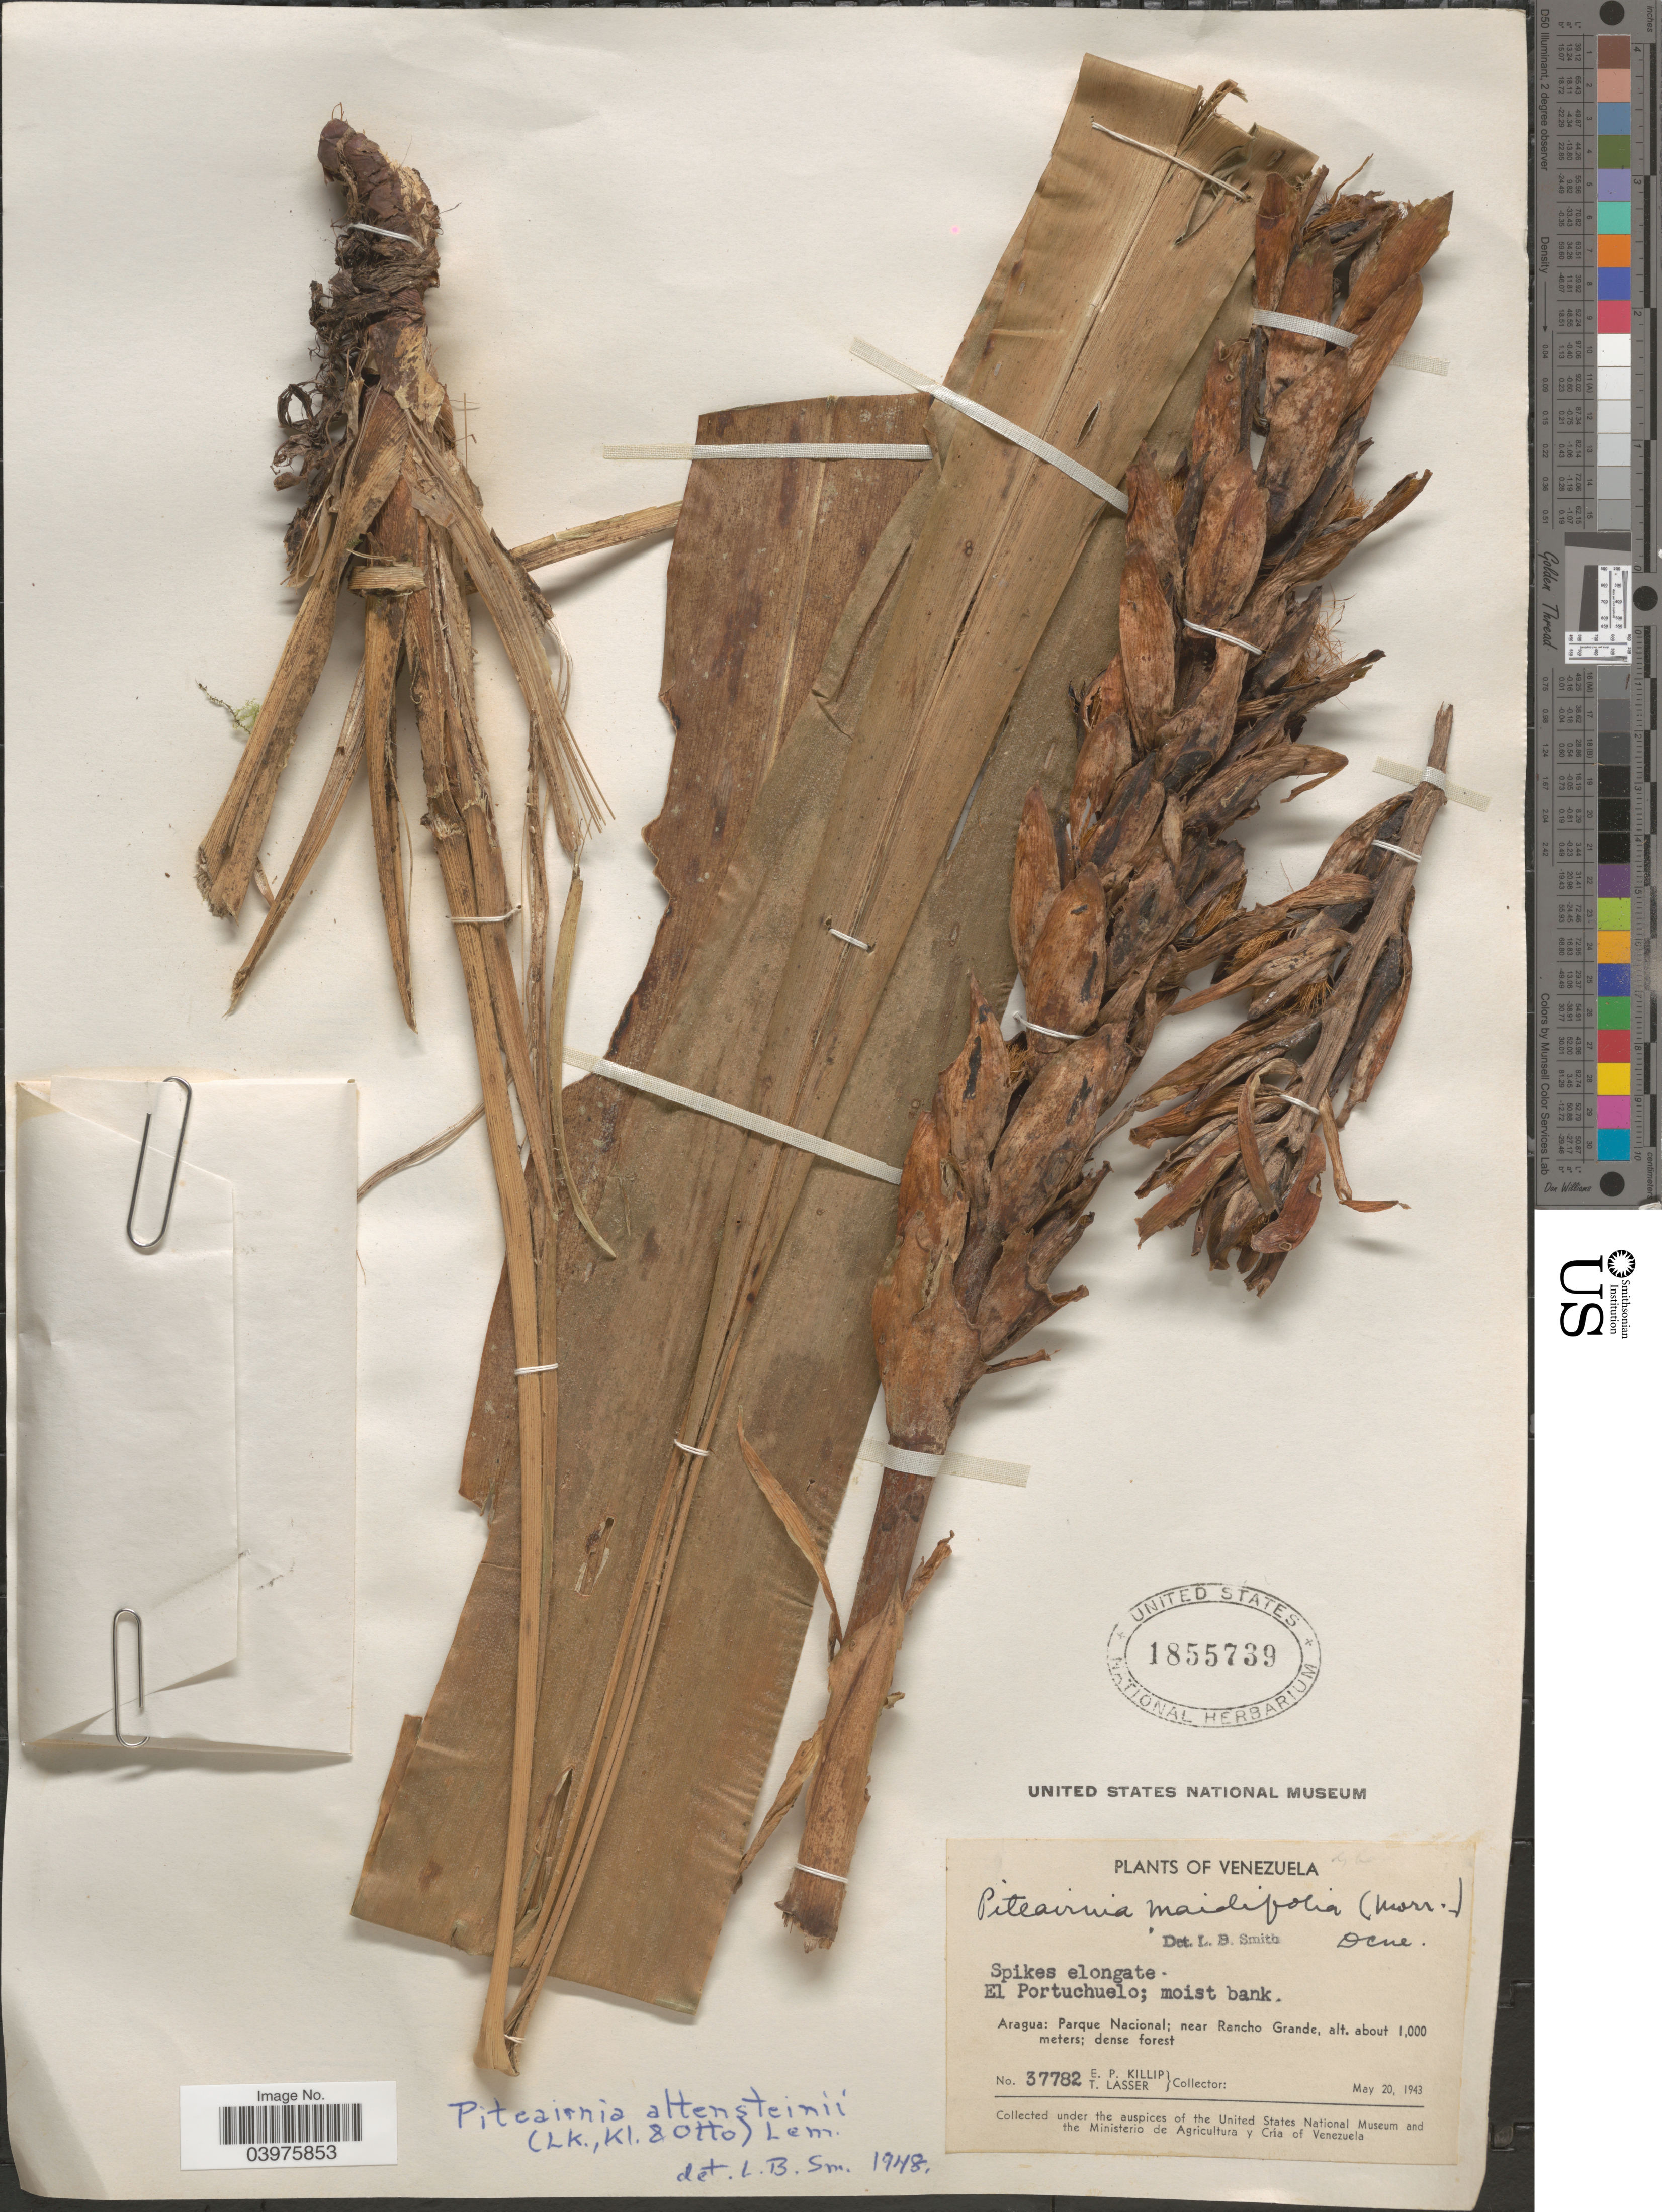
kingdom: Plantae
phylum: Tracheophyta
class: Liliopsida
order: Poales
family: Bromeliaceae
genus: Pitcairnia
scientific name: Pitcairnia altensteinii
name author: (Link et al.) Lem.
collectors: E. P. Killip & T. Lasser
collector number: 37782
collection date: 1943-05-20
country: Venezuela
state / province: Aragua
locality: El Portuchuelo. Parque Nacional; near Rancho Grande.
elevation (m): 1000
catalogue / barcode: US 1855739